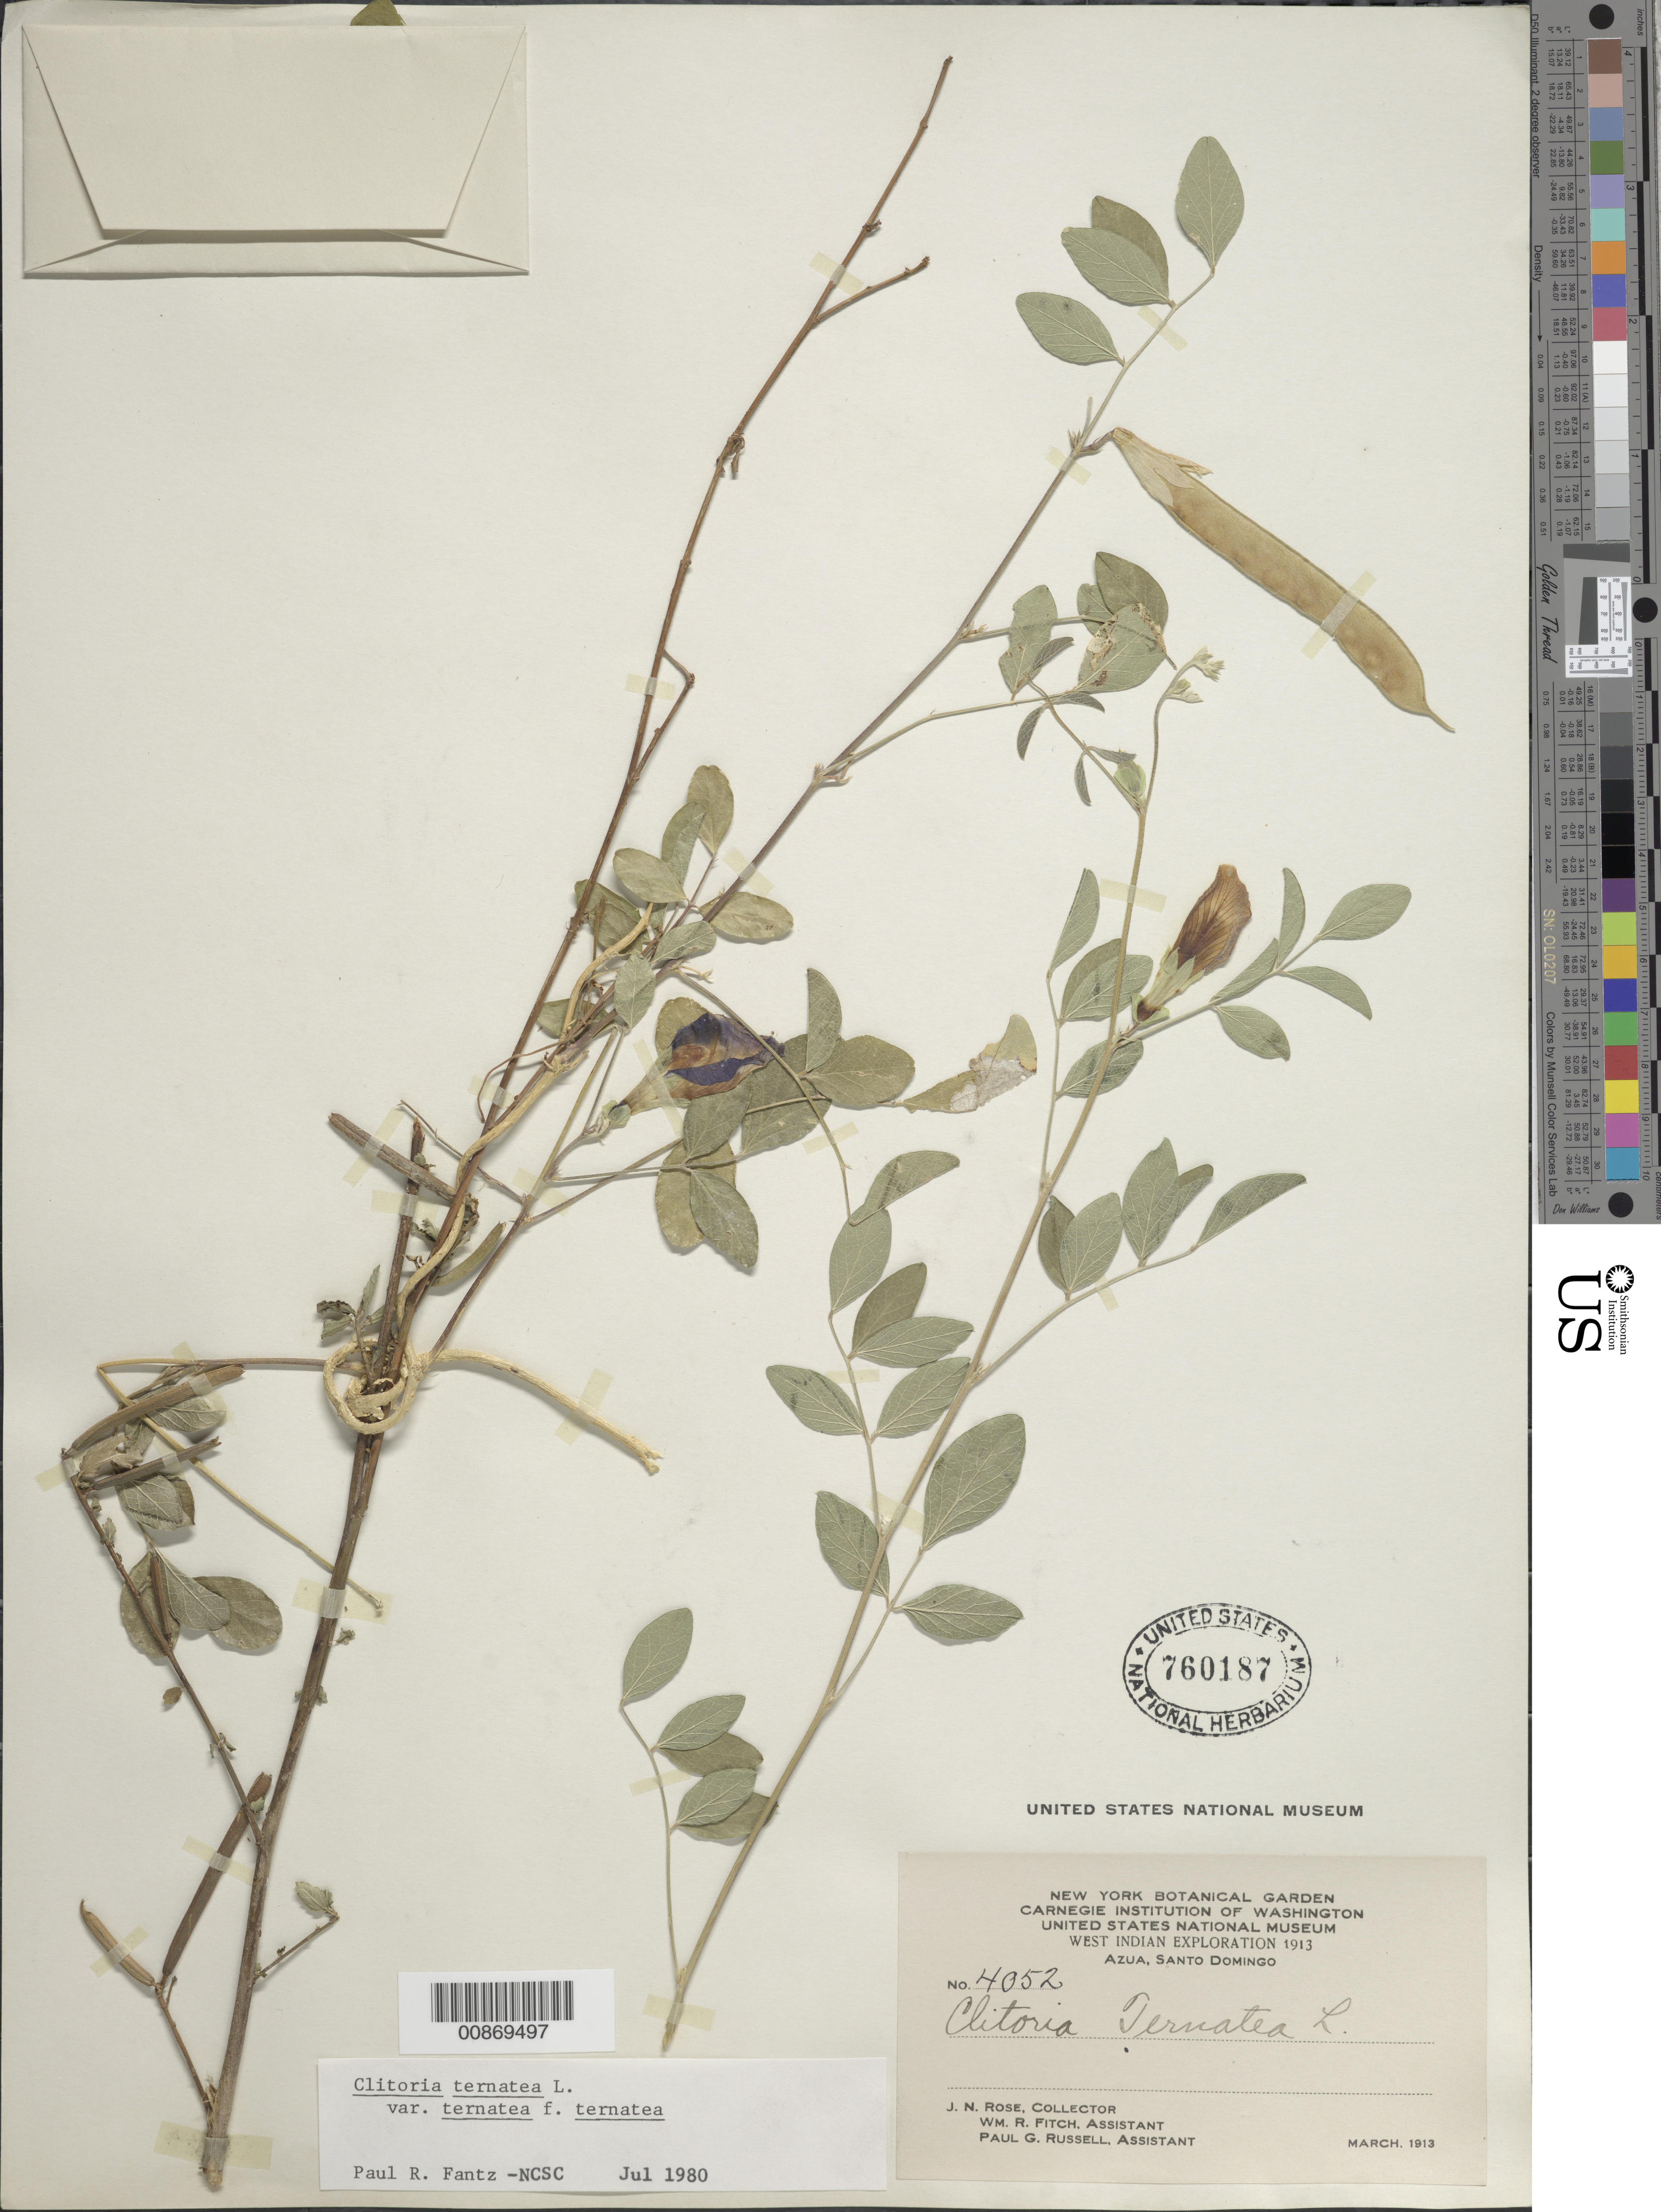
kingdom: Plantae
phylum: Tracheophyta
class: Magnoliopsida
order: Fabales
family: Fabaceae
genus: Clitoria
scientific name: Clitoria ternatea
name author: L.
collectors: J. N. Rose, W. R. Fitch & P. G. Russell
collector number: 4052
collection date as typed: Mar 1913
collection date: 1913-03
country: Dominican Republic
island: Hispaniola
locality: Azua, Santo Domingo.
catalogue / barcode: US 760187